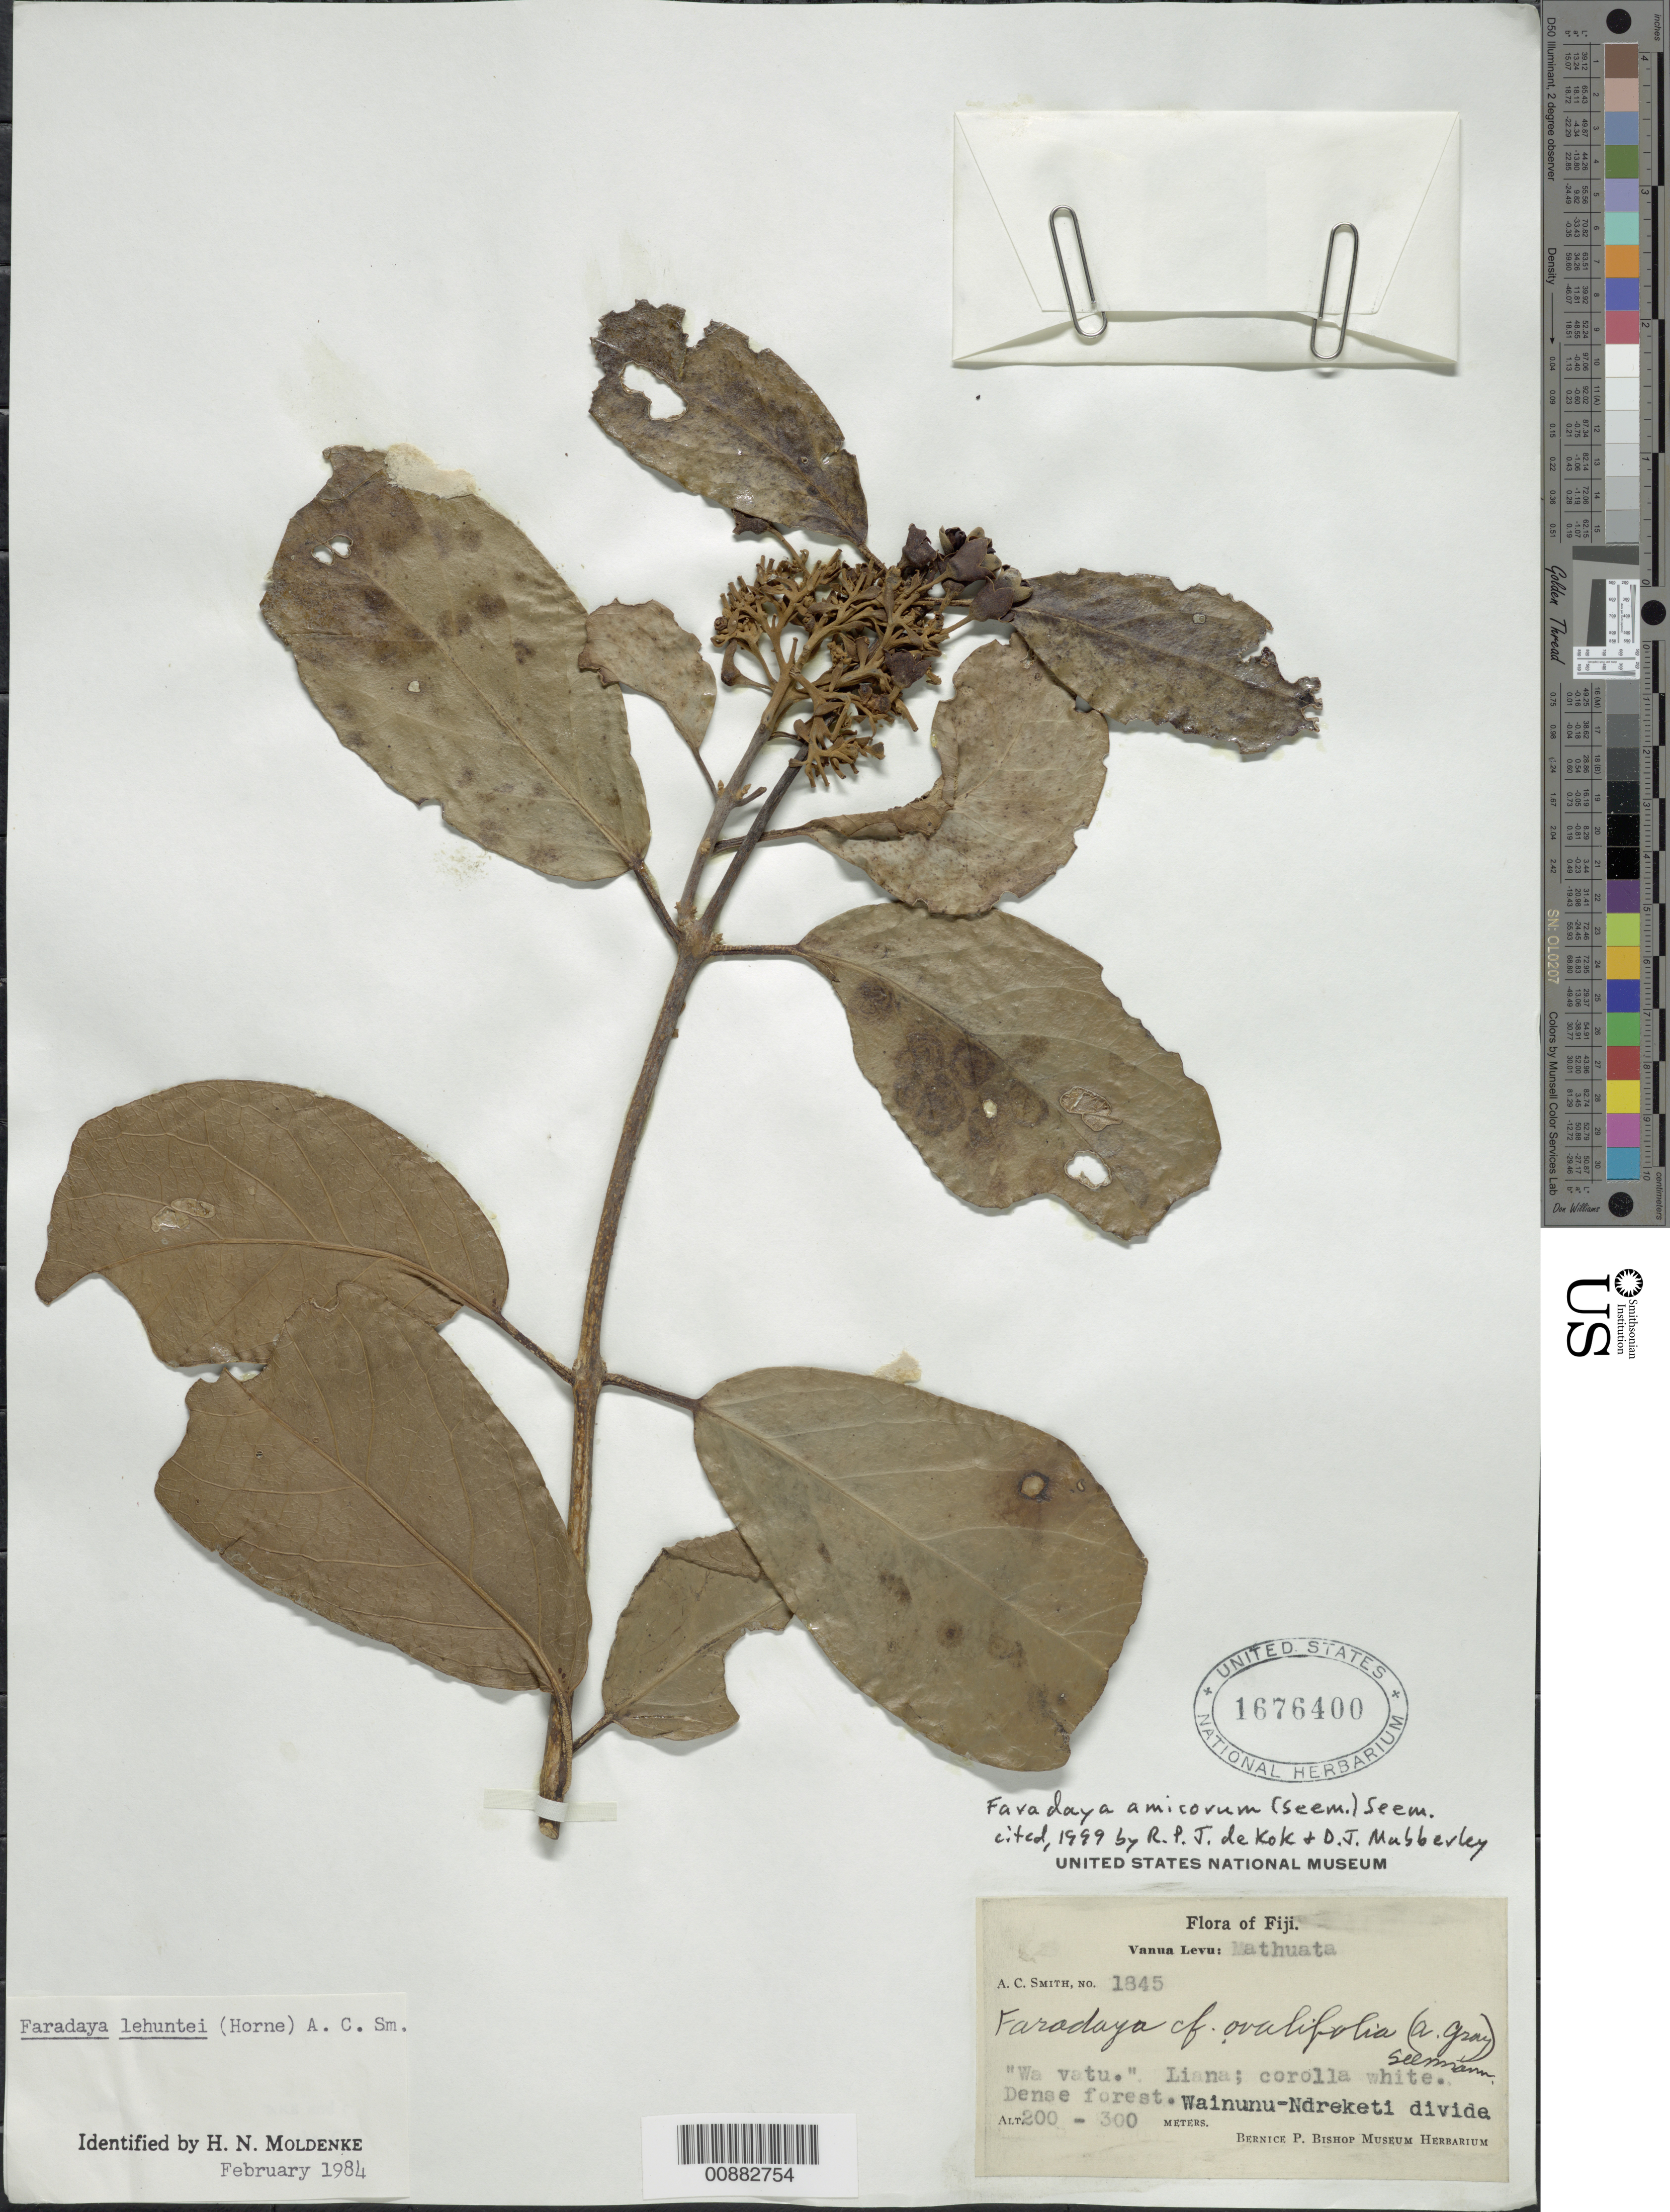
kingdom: Plantae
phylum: Tracheophyta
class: Magnoliopsida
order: Lamiales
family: Lamiaceae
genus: Faradaya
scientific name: Faradaya amicorum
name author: (Seem.) Seem.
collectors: C. A. Smith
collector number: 1845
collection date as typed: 07 May 1934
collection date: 1934-05-07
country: Fiji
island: Macuata-i-wai [Mathuata-i-wai]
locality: Mathuata; Wainunu-Ndreketi divide.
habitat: Dense forest.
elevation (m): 200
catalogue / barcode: US 1676400